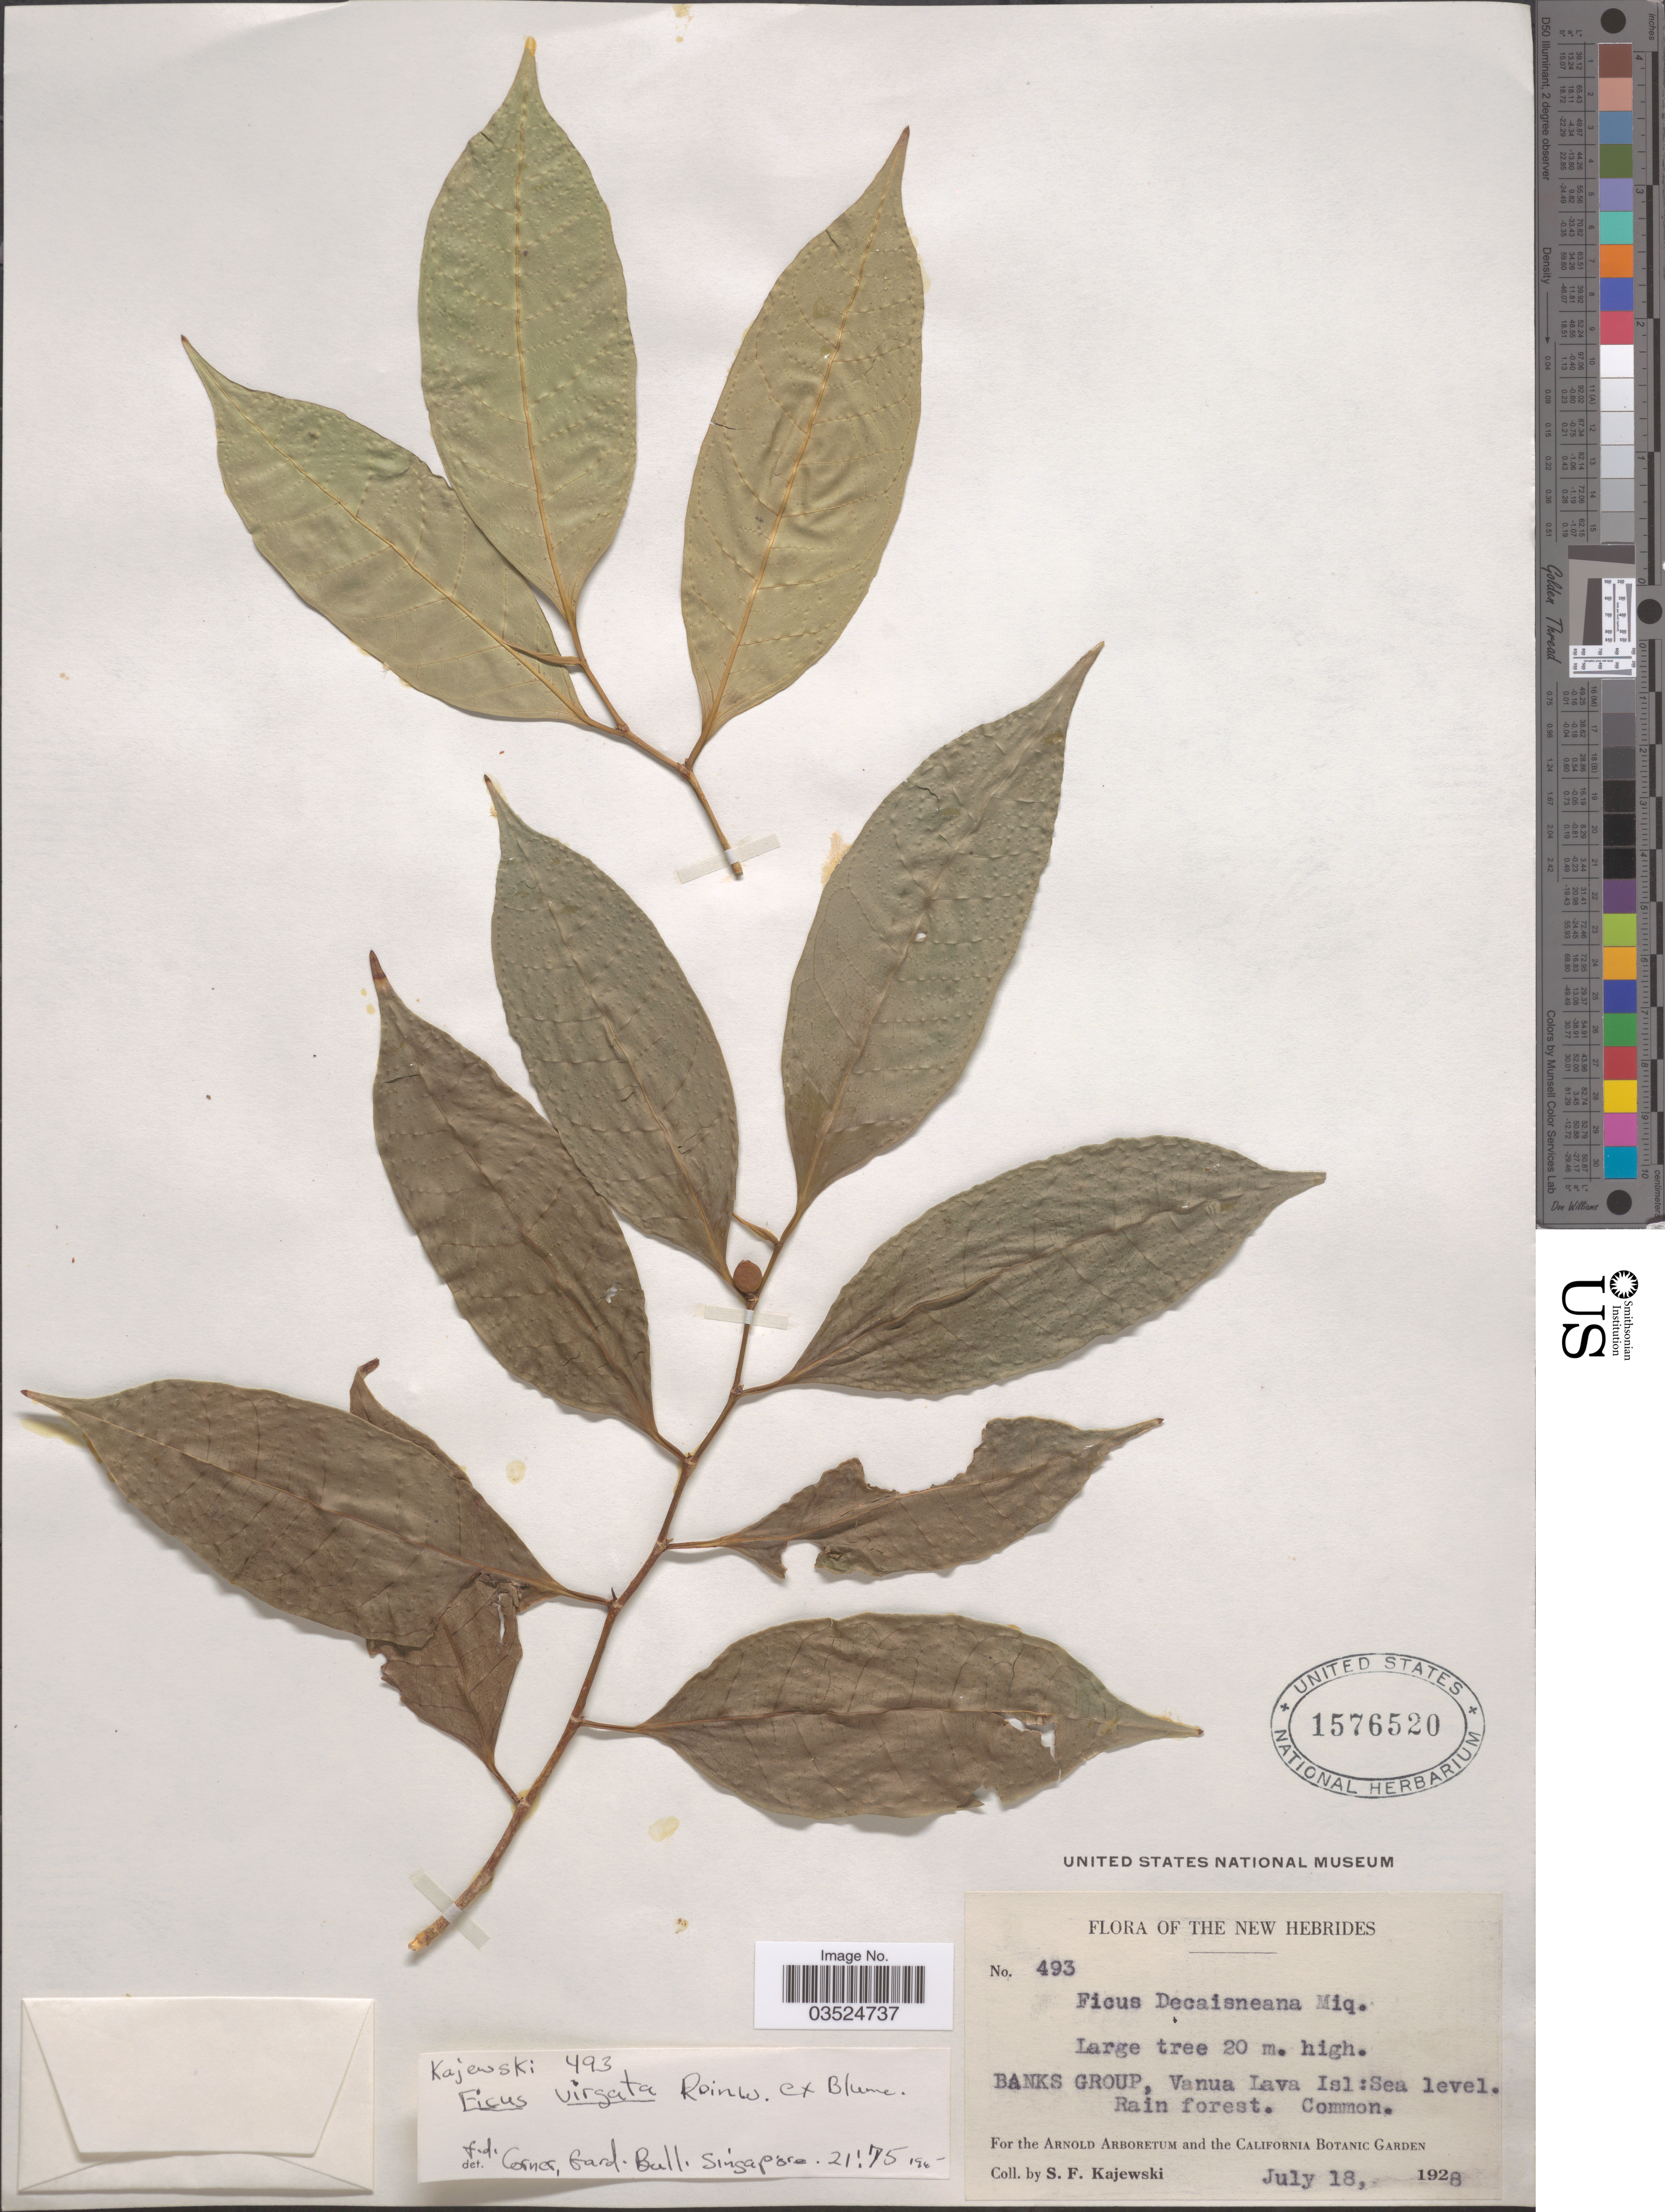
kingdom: Plantae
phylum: Tracheophyta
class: Magnoliopsida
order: Rosales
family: Moraceae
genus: Ficus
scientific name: Ficus virgata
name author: Reinw.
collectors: S. Kajewski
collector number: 493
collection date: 1928-07-18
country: Vanuatu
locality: The New Hebrides. Banks Group, Vanua Lava Isl.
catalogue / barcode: US 1576520